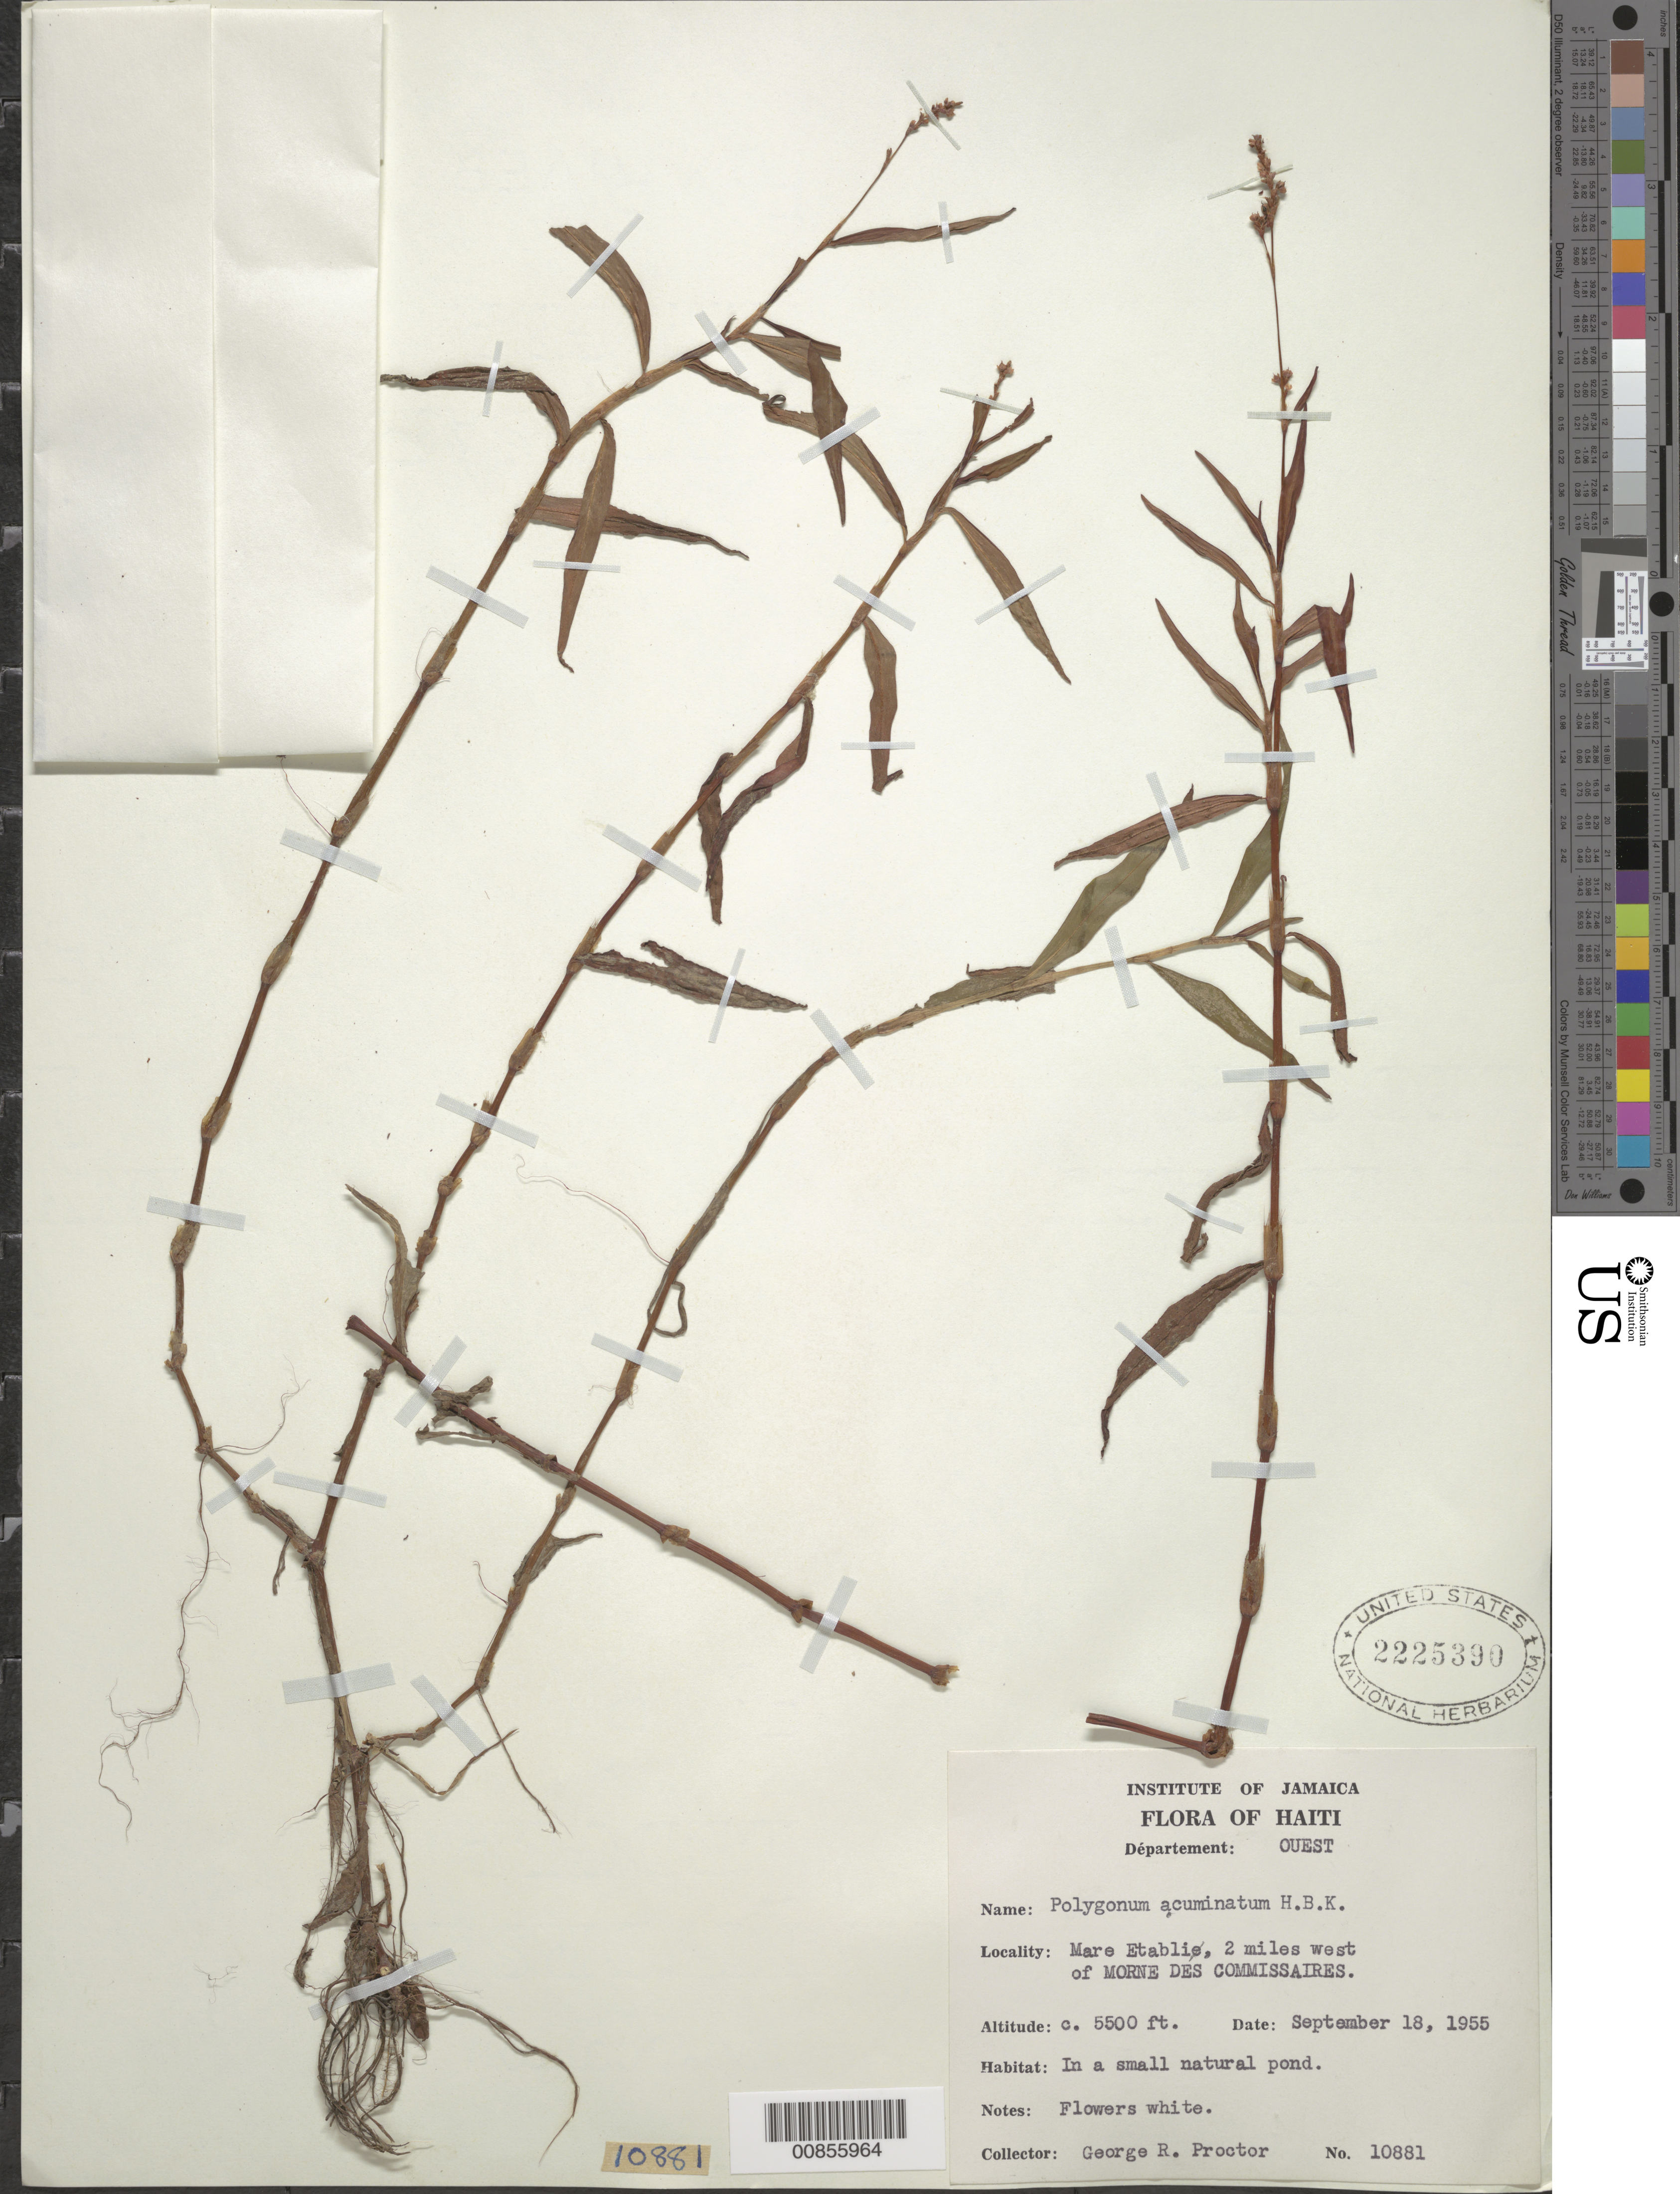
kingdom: Plantae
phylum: Tracheophyta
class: Magnoliopsida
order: Caryophyllales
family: Polygonaceae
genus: Persicaria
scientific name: Persicaria sp.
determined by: Atha, D. E.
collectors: G. R. Proctor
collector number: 10881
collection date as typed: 18 Sep 1955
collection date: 1955-09-18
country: Haiti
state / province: Ouest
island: Hispaniola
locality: Mare Etabli, 2 miles west of Morne des Commissaires.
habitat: In a small natural pond.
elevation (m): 1676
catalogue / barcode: US 2225390